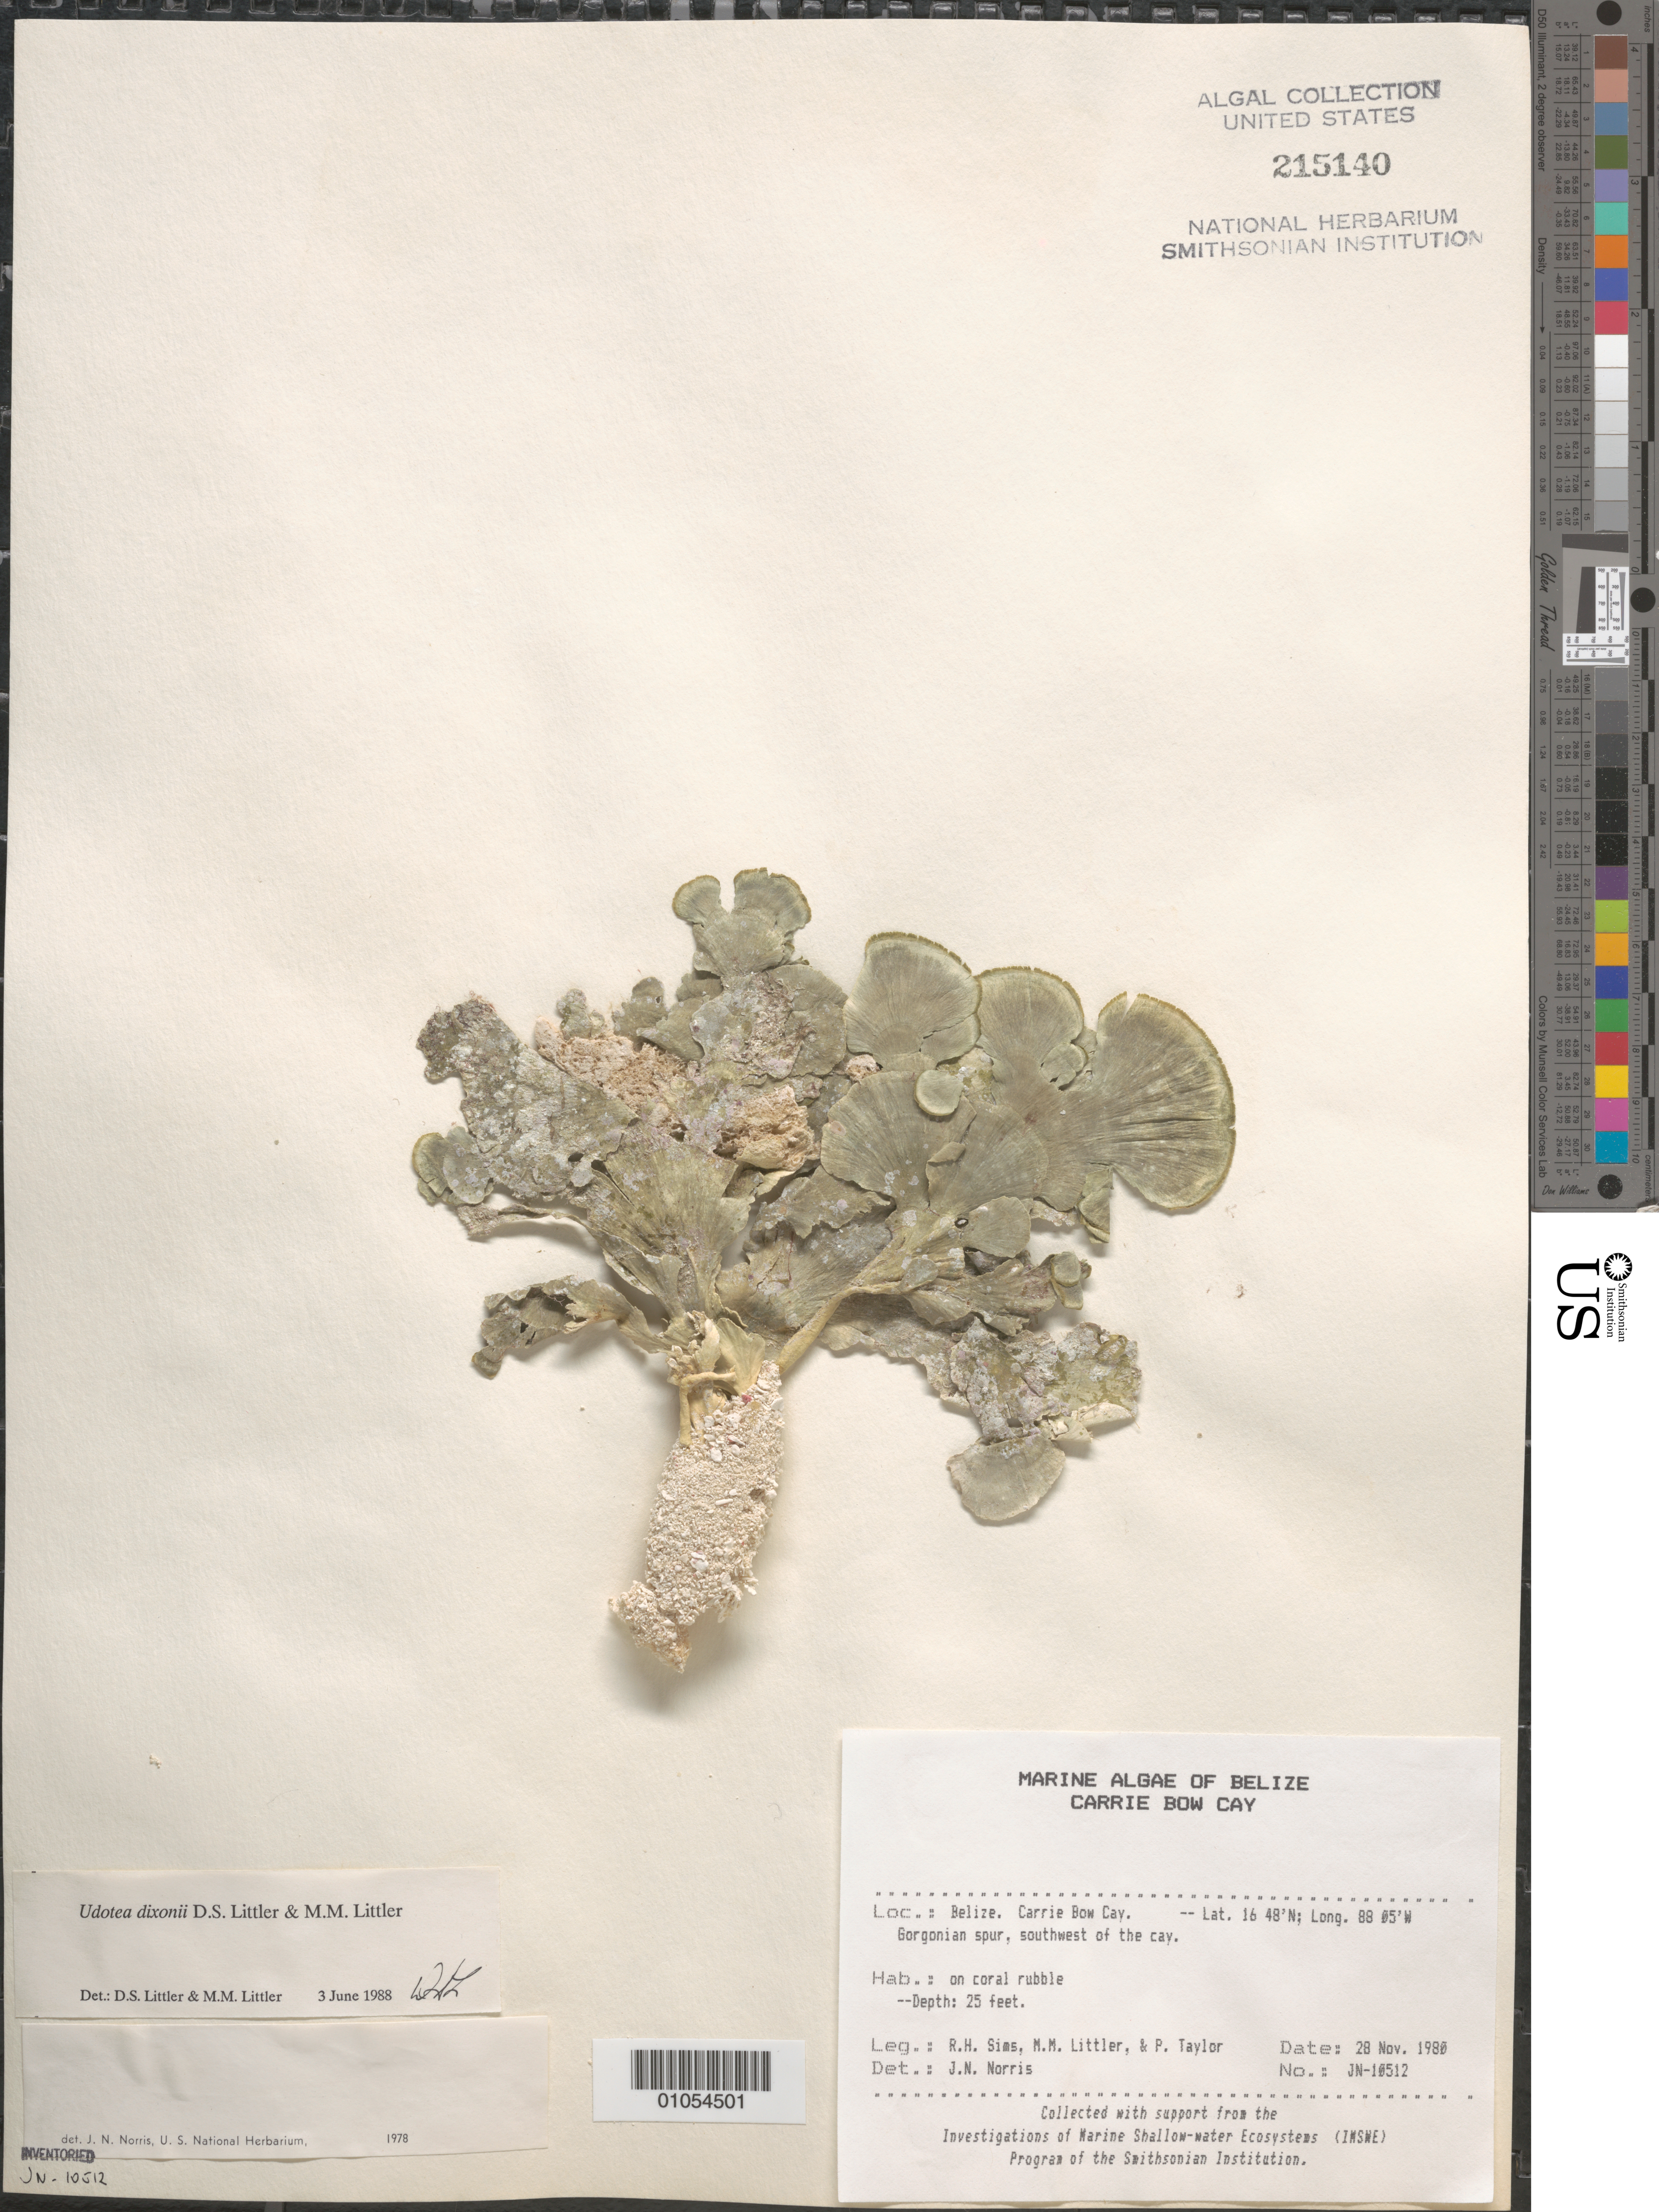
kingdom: Plantae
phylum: Chlorophyta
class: Ulvophyceae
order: Bryopsidales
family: Udoteaceae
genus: Udotea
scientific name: Udotea dixonii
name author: D.S. Littler & Littler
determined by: Littler, D. S.; Littler, M. M.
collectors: R. H. Sims, M. M. Littler & P. R. Taylor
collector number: JN-10512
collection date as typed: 28 Nov 1980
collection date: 1980-11-28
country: Belize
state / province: Stann Creek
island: Carrie Bow Cay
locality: Gorgonian spur southwest of Carrie Bow Cay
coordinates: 16 48'N, 88 05'W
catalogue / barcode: US 215140